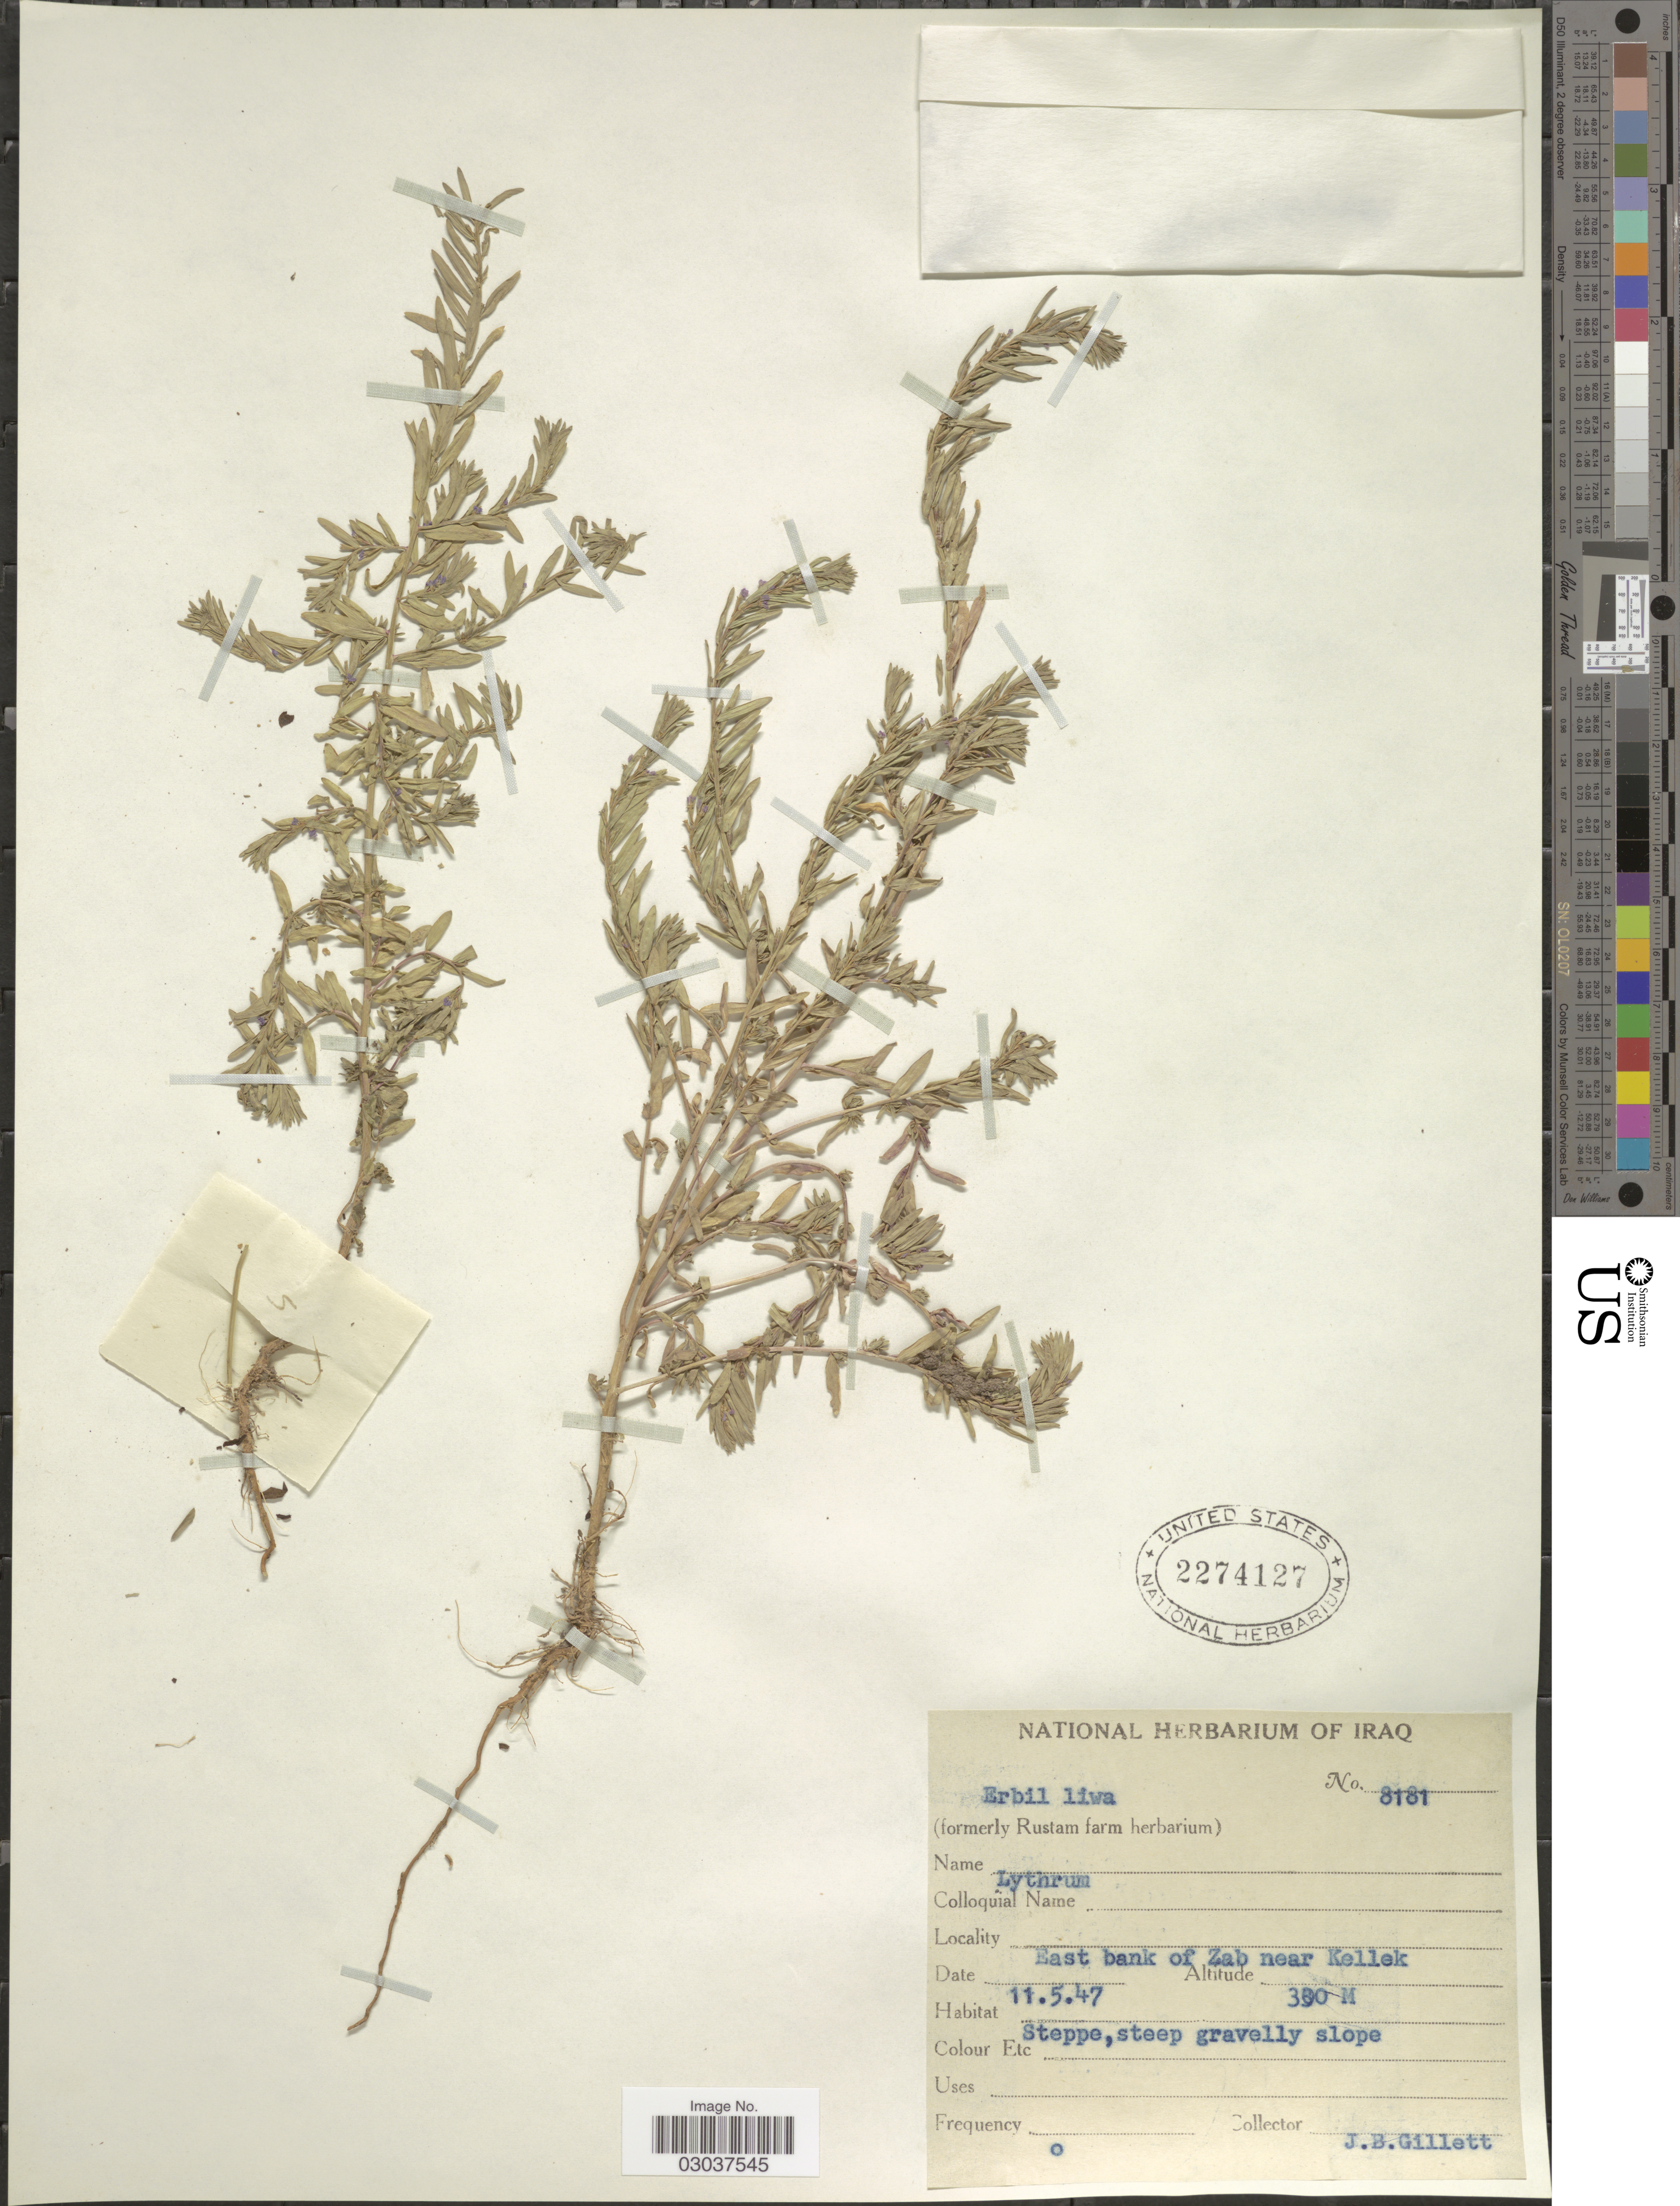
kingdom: Plantae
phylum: Tracheophyta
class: Magnoliopsida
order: Myrtales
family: Lythraceae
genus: Lythrum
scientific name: Lythrum sp.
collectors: J. B. Gillett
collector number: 8181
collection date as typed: Transcribed d/m/y: 11/5/47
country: Iraq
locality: Erbil liwa. East bank of Zab near Kellek.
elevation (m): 300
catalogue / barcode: US 2274127